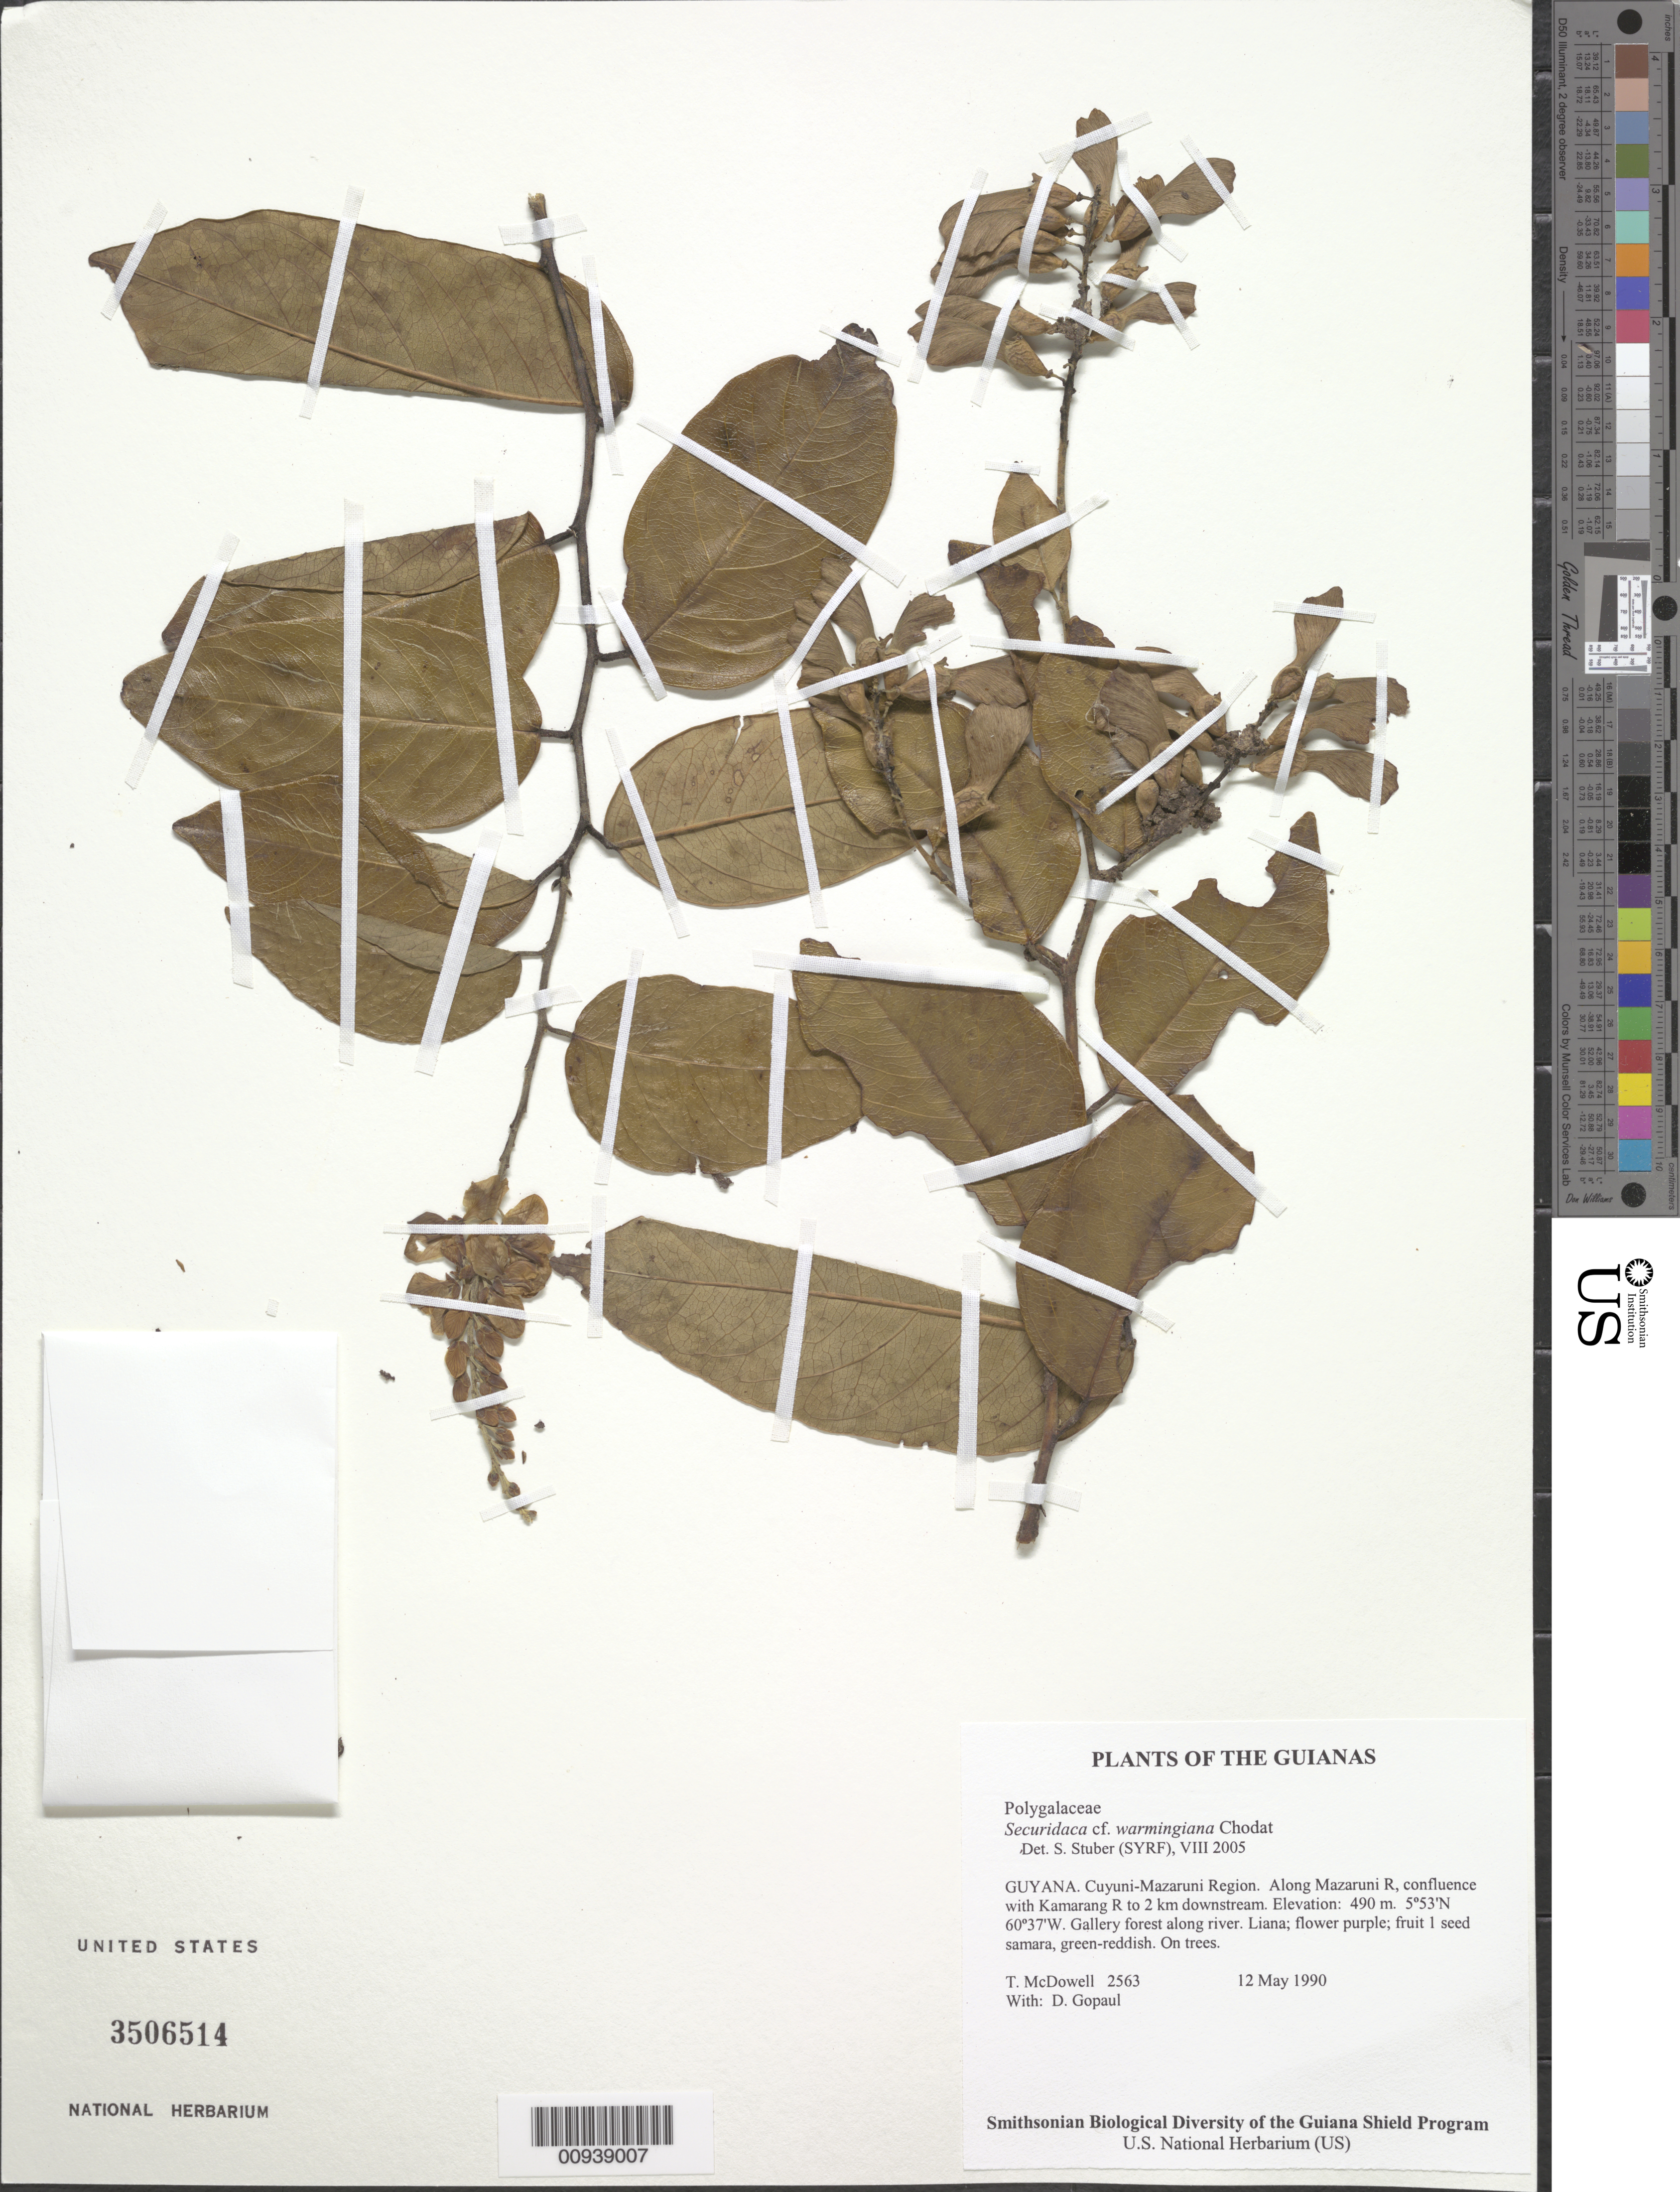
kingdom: Plantae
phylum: Tracheophyta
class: Magnoliopsida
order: Fabales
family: Polygalaceae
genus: Securidaca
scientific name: Securidaca warmingiana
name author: Chodat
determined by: Stuber, S.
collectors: T. McDowell & D. Gopaul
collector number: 2563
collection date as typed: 12 May 1990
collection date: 1990-05-12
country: Guyana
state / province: Cuyuni-Mazaruni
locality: Along Mazaruni R, confluence with Kamarang R to 2 km downstream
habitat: Gallery forest along river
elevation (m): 490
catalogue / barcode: US 3506514